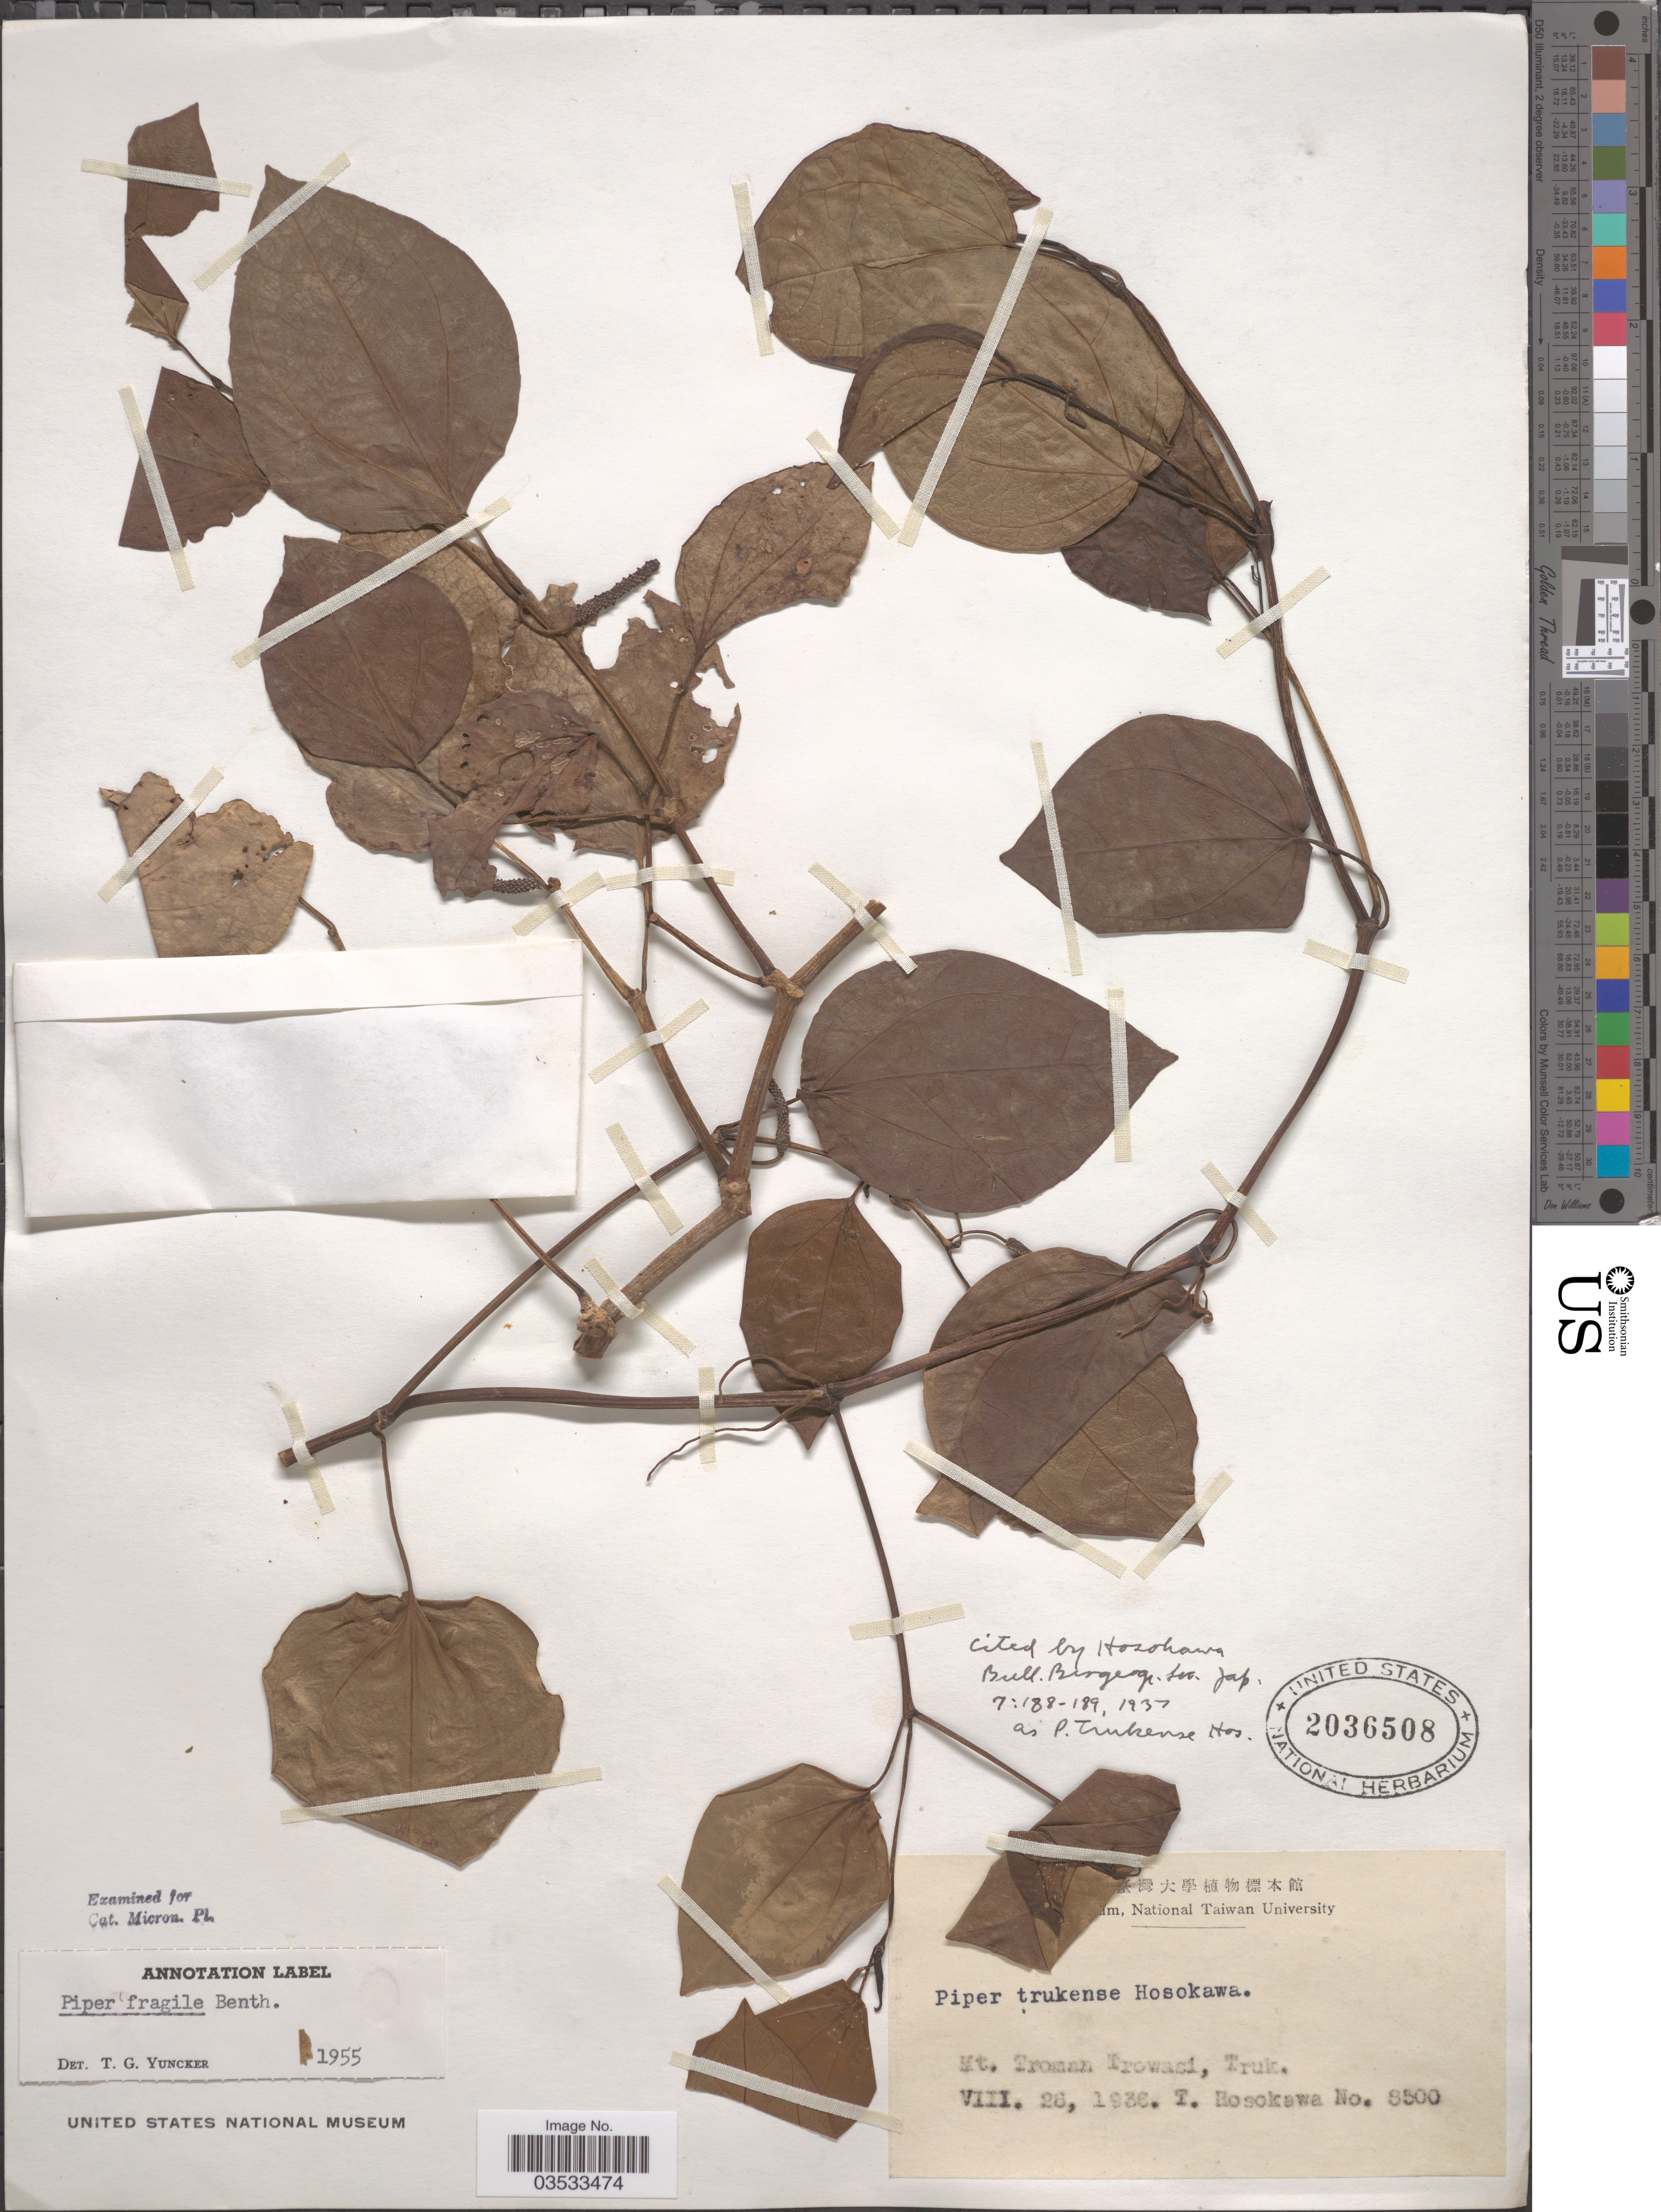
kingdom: Plantae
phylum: Tracheophyta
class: Magnoliopsida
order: Piperales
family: Piperaceae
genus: Piper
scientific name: Piper fragile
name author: Benth.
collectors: T. Hosokawa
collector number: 8500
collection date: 1936-08-26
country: Micronesia, Federated States of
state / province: Truk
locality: Mt. Troman Trowasi.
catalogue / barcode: US 2036508